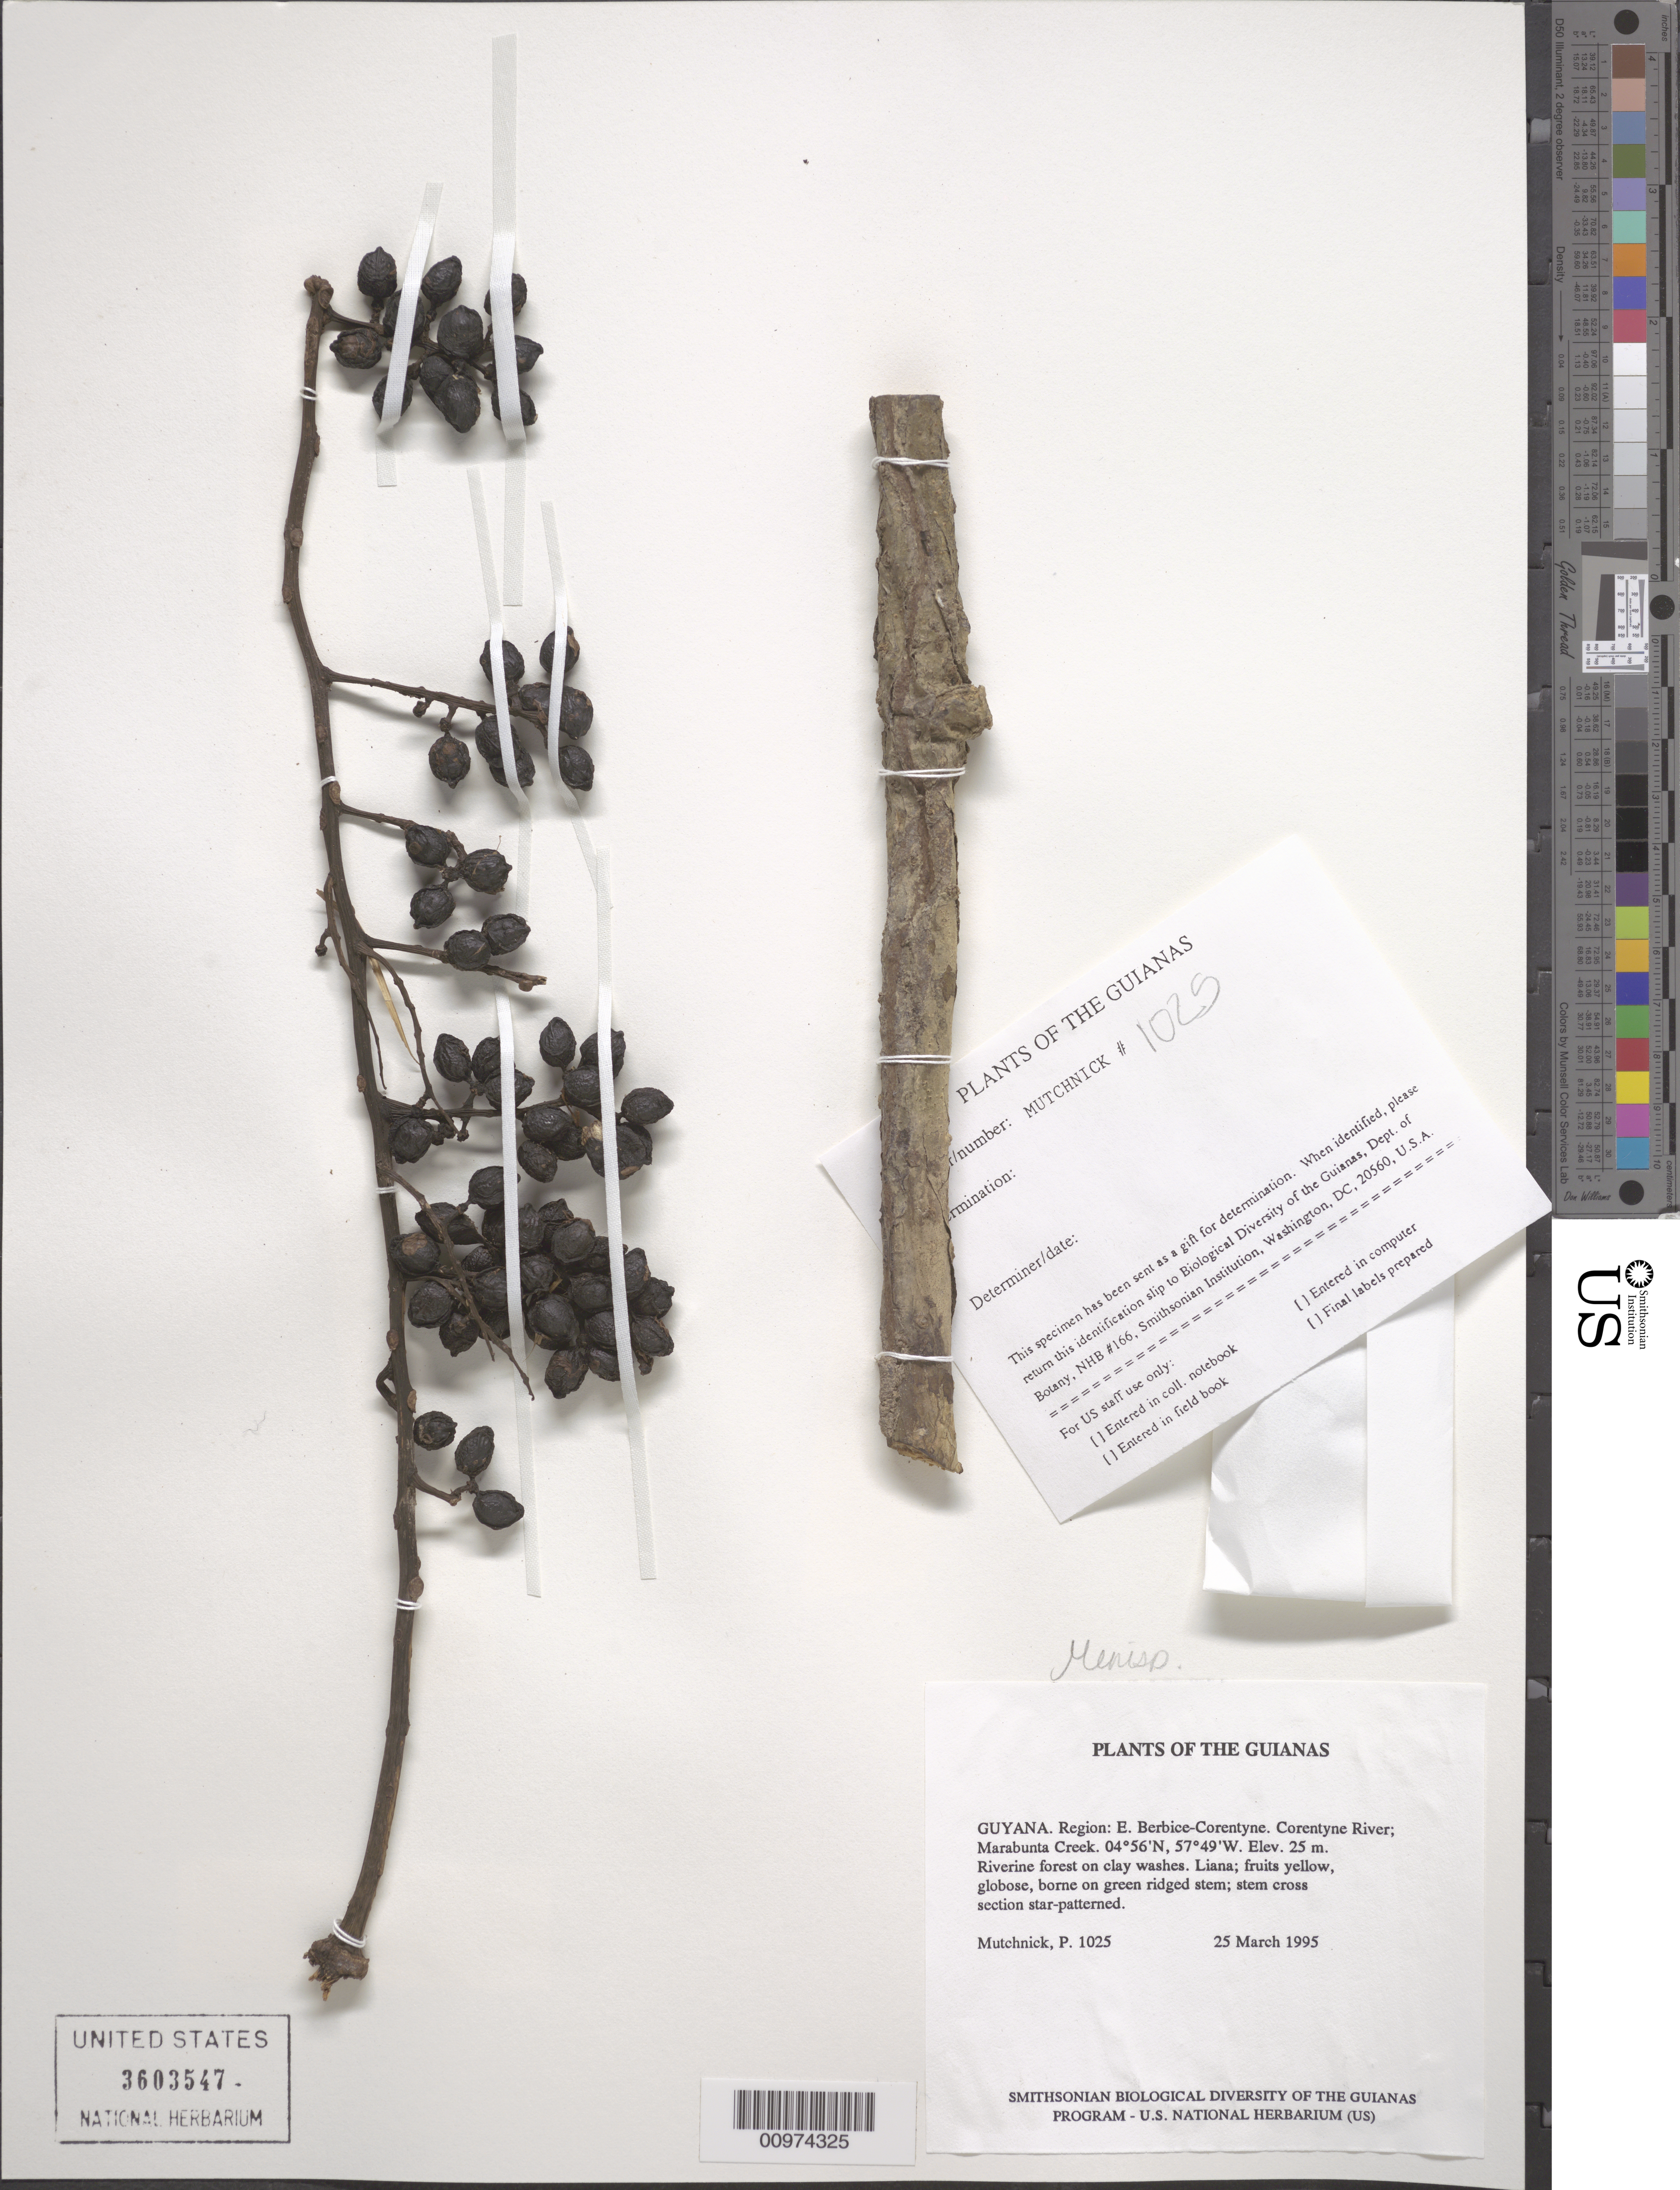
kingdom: Plantae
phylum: Tracheophyta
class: Magnoliopsida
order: Ranunculales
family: Menispermaceae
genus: Odontocarya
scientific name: Odontocarya hastata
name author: Barneby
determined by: Acevedo-Rodríguez, P., (BOT), Smithsonian Institution - National Museum of Natural History (UNITED STATES)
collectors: P. Mutchnick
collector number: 1025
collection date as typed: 25 March 1995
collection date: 1995-03-25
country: Guyana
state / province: E. Berbice-Corentyne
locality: Corentyne River; Marabunta Creek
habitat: Riverine forest on clay washes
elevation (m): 25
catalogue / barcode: US 3603547